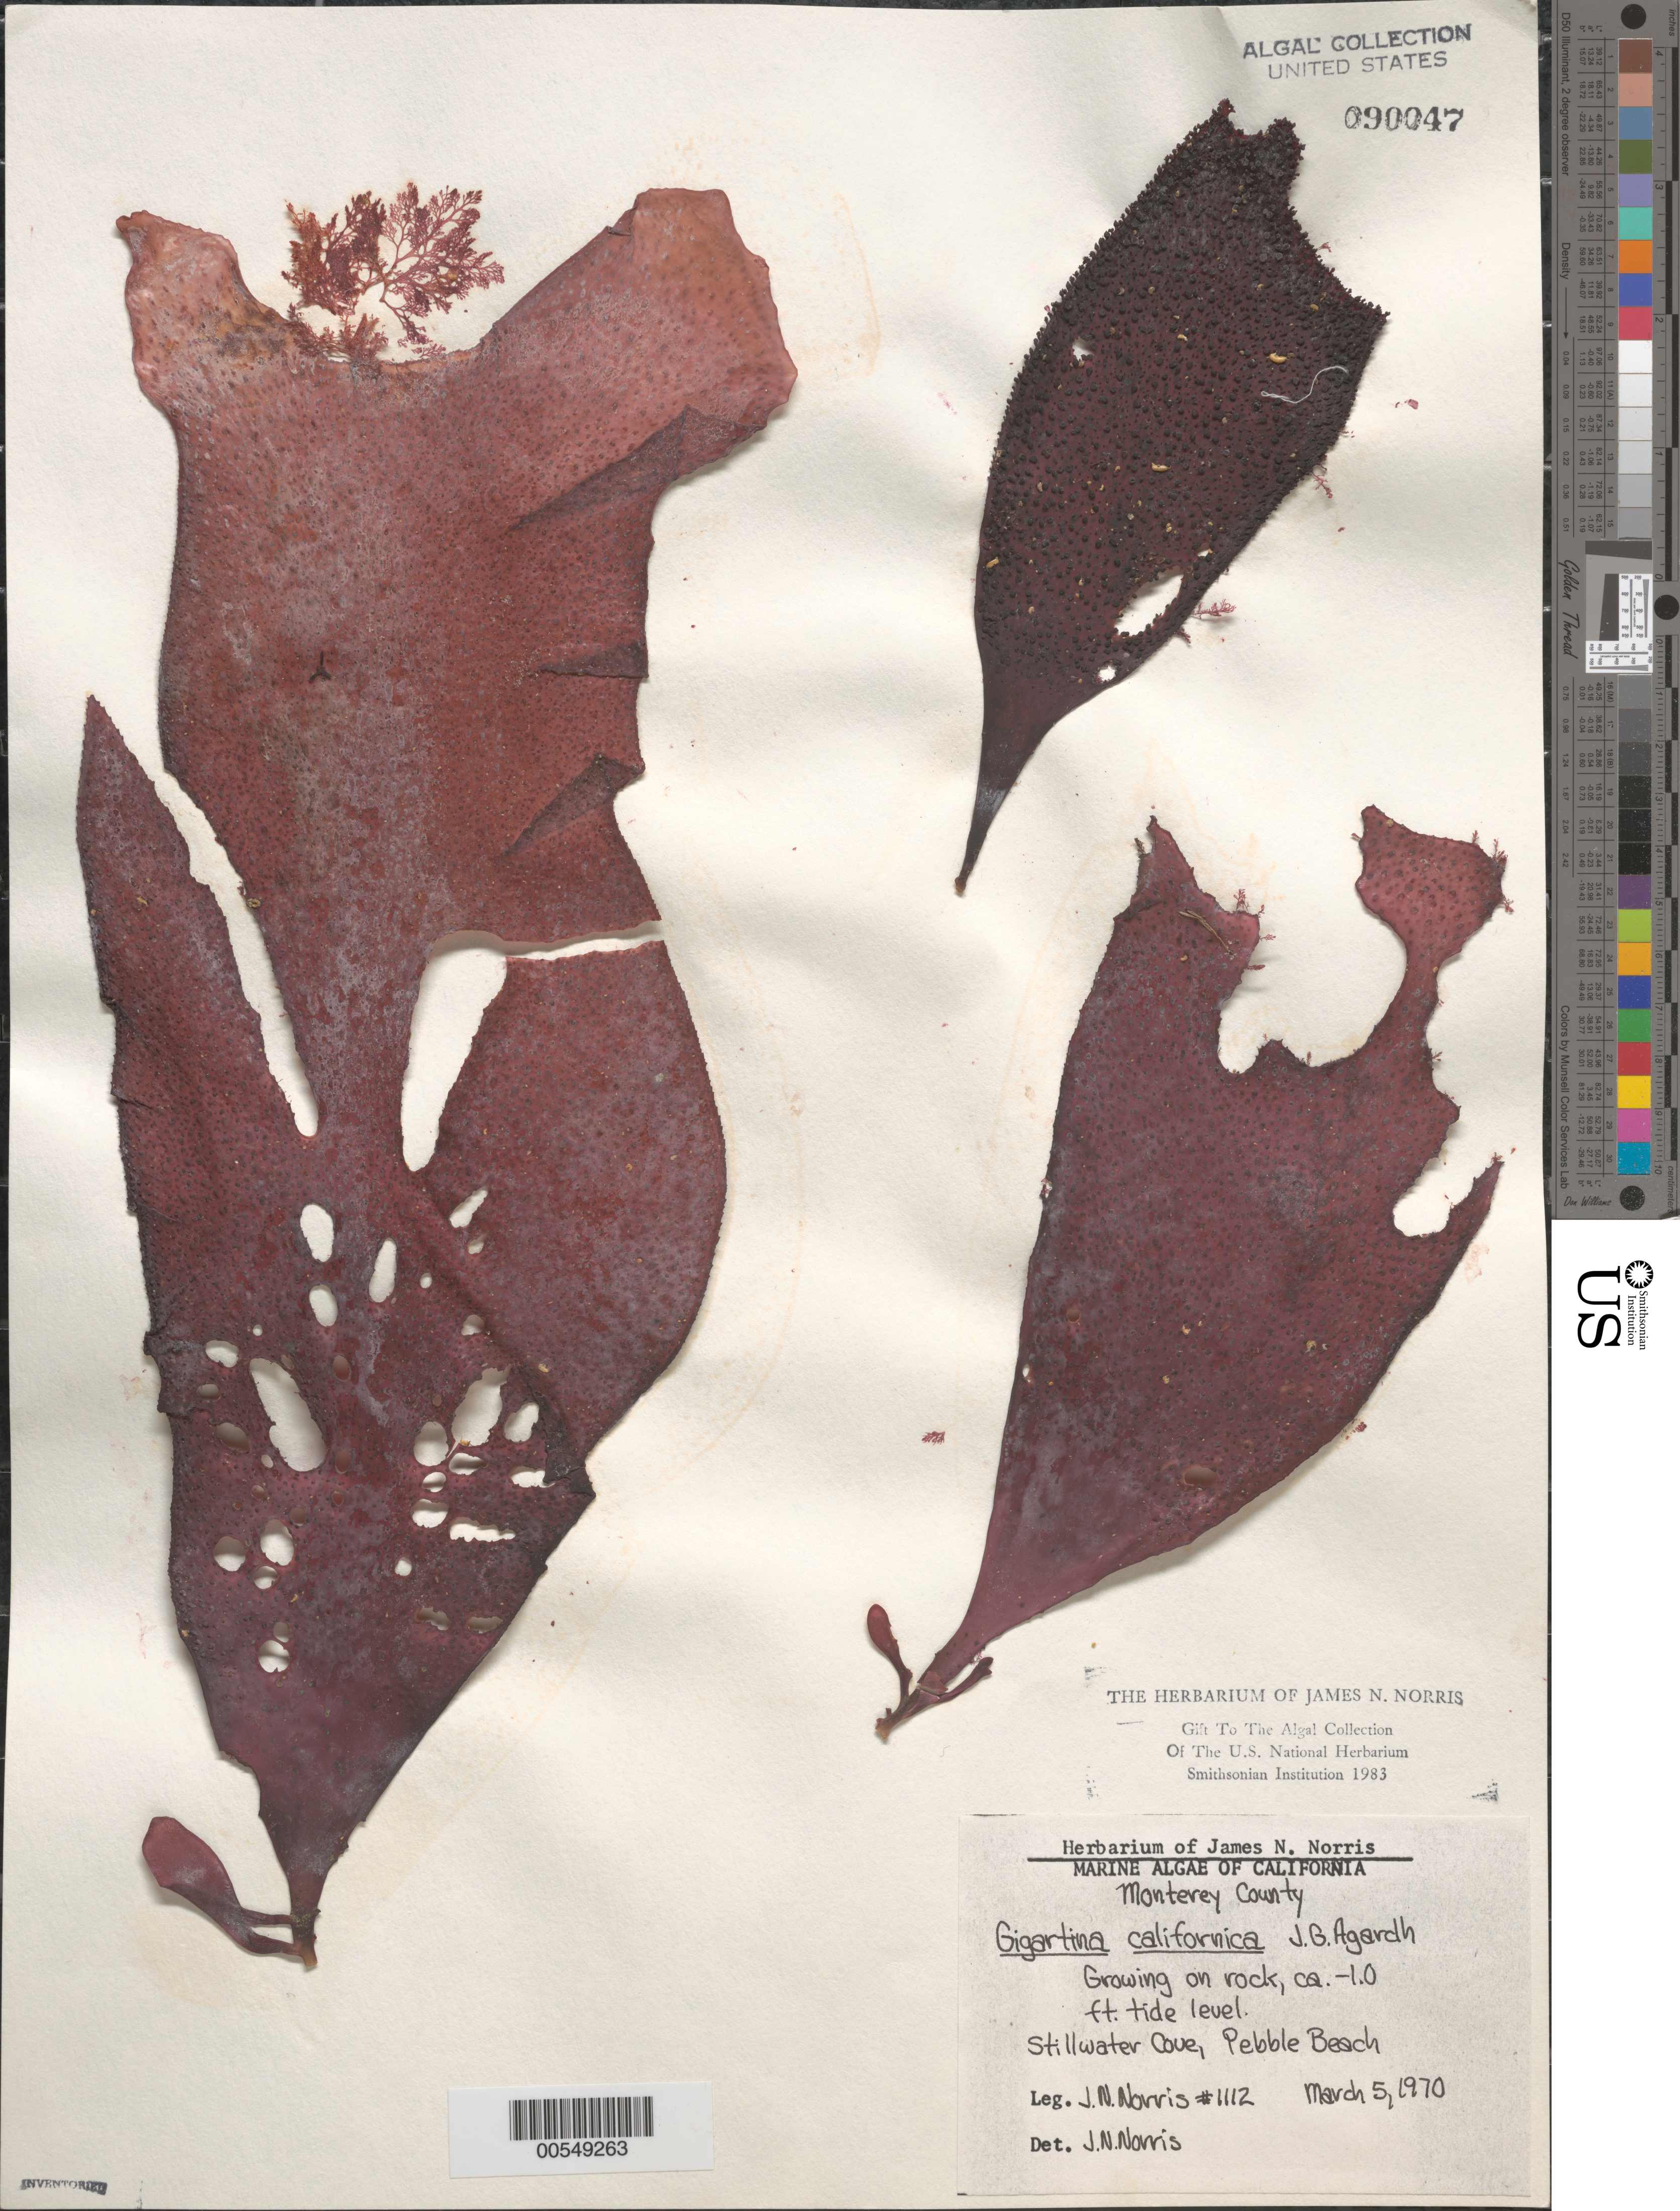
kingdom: Plantae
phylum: Rhodophyta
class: Florideophyceae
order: Gigartinales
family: Gigartinaceae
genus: Chondracanthus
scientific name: Chondracanthus corymbiferus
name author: (Kütz.) Guiry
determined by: Algae name updating Project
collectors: J. N. Norris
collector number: JN-1112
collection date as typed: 05 Mar 1970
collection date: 1970-03-05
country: United States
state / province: California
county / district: Monterey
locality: Pebble Beach, Stillwater Cove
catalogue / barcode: US 90047